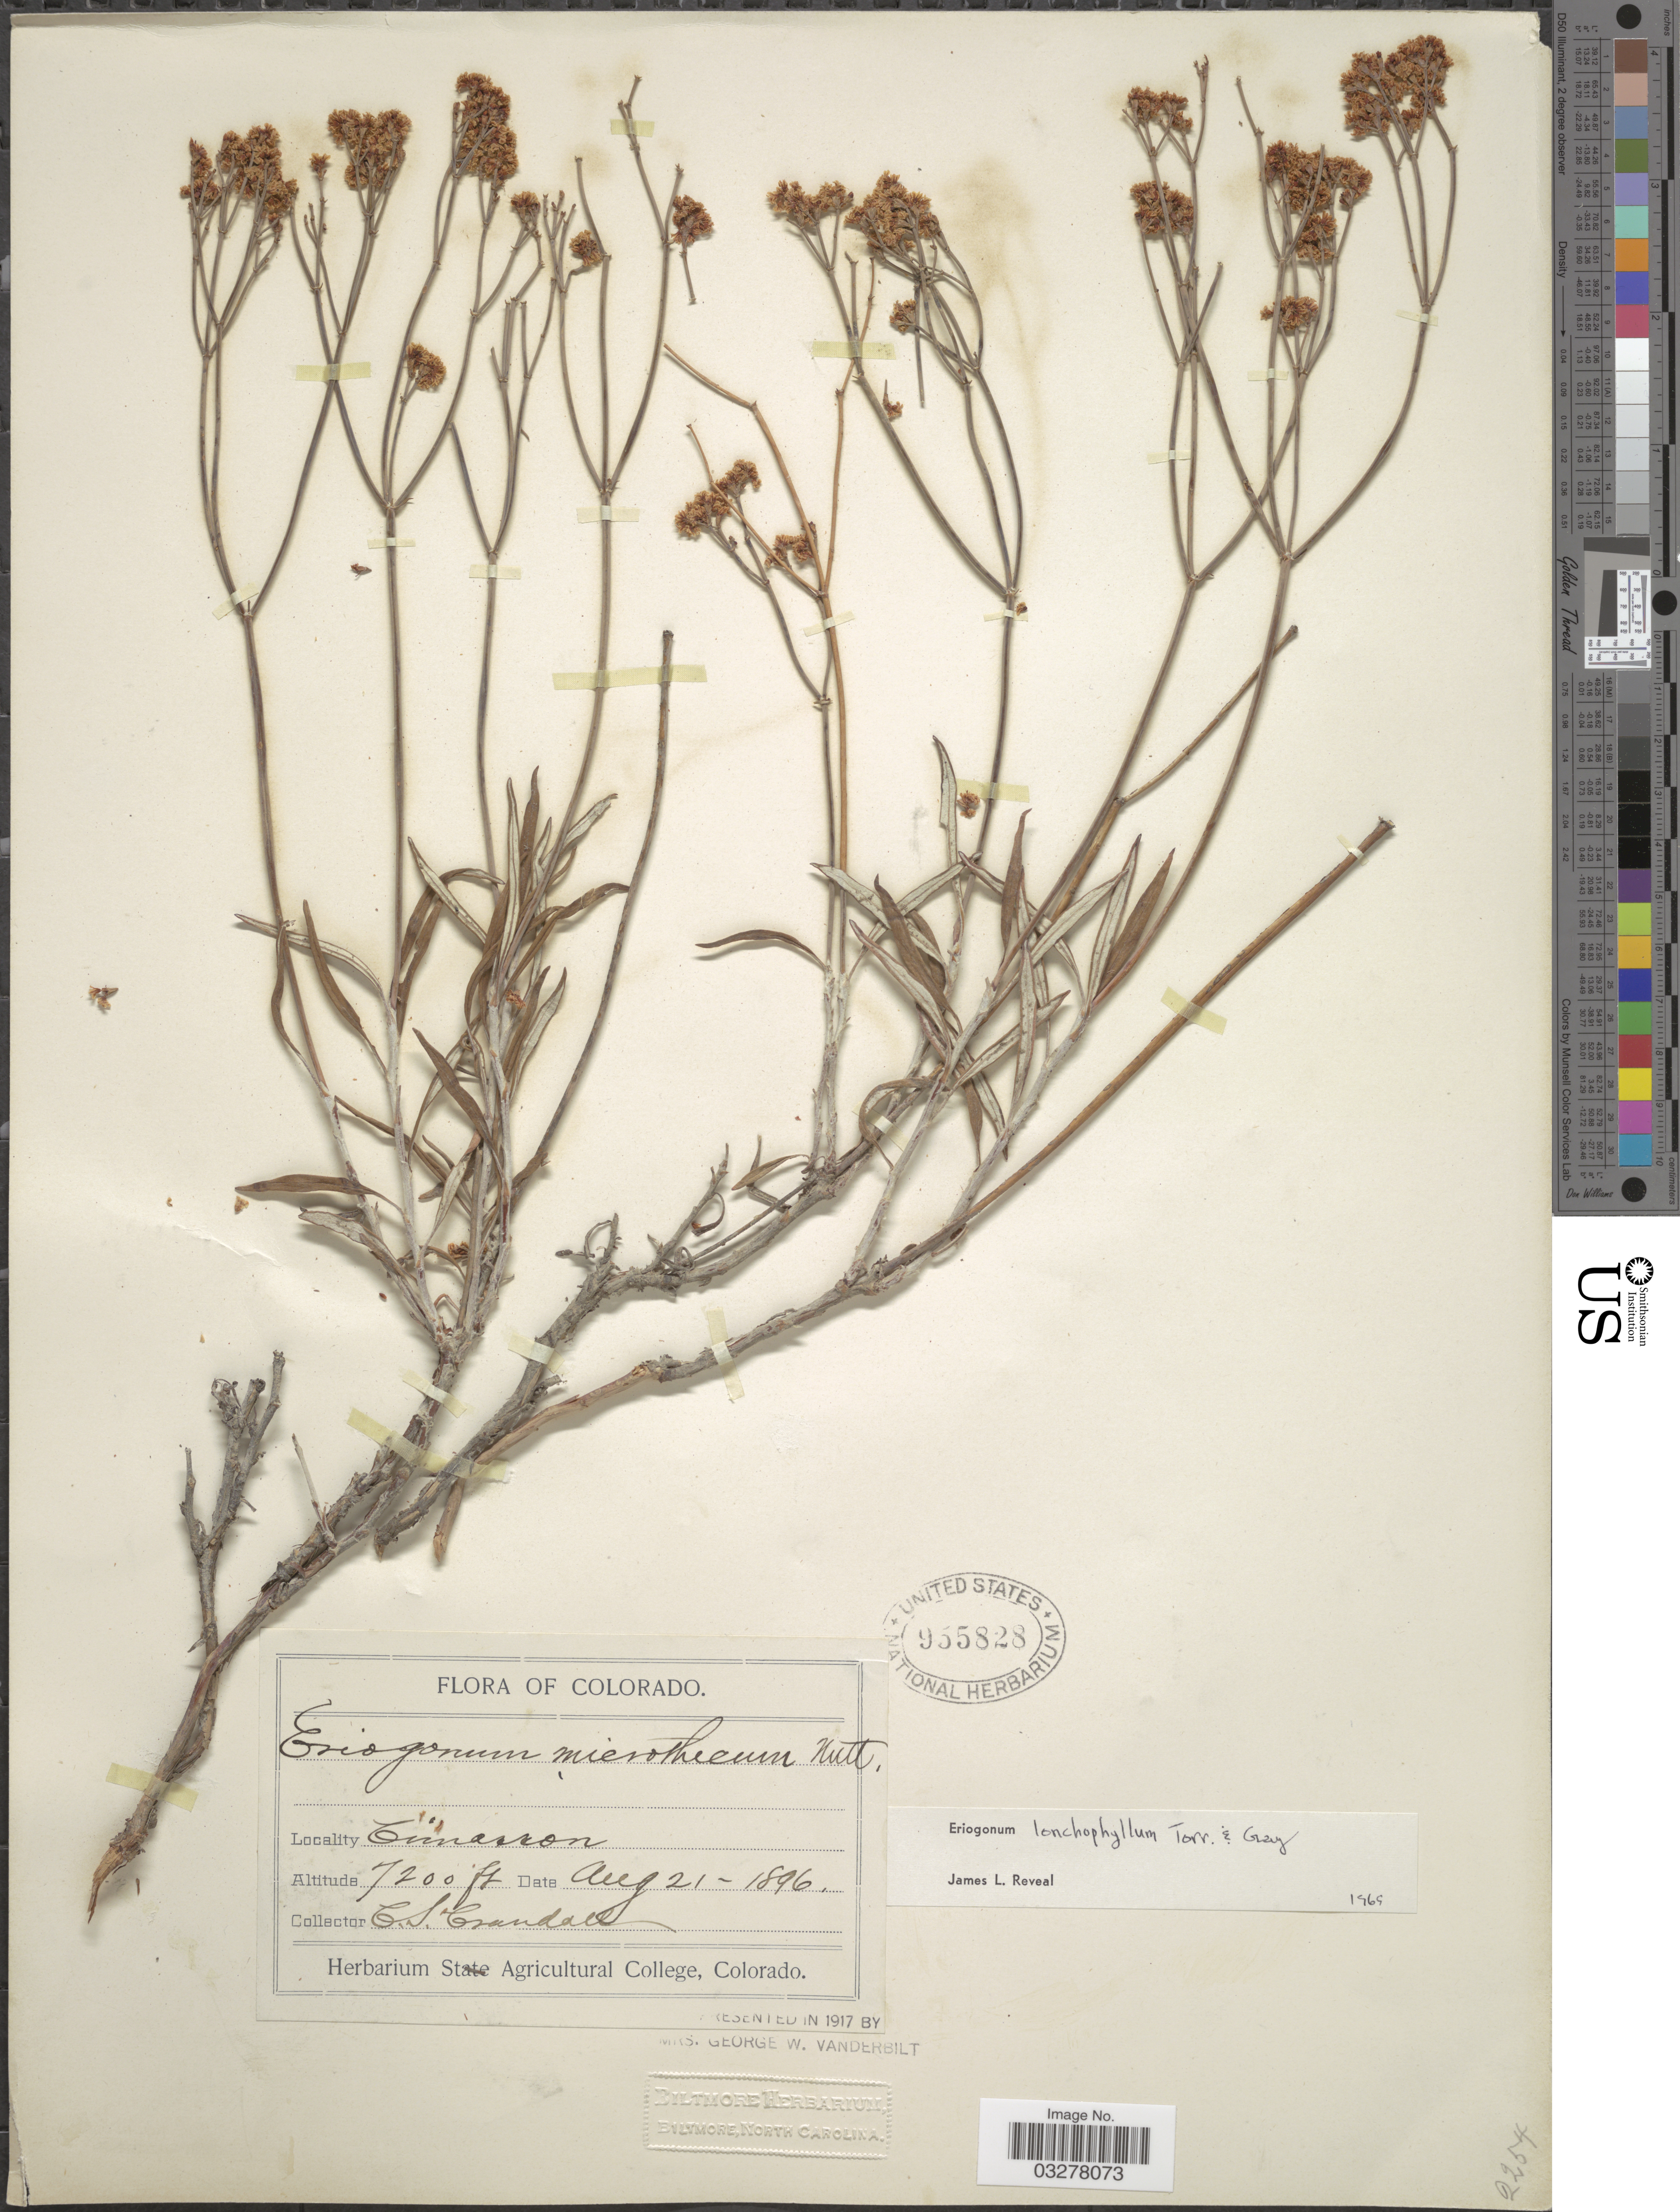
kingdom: Plantae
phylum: Tracheophyta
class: Magnoliopsida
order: Caryophyllales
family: Polygonaceae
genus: Eriogonum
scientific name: Eriogonum lonchophyllum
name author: Torr. & A. Gray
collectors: C. Crandall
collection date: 1896-08-21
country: United States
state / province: Colorado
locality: Cimarron.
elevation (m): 2195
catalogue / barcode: US 955828